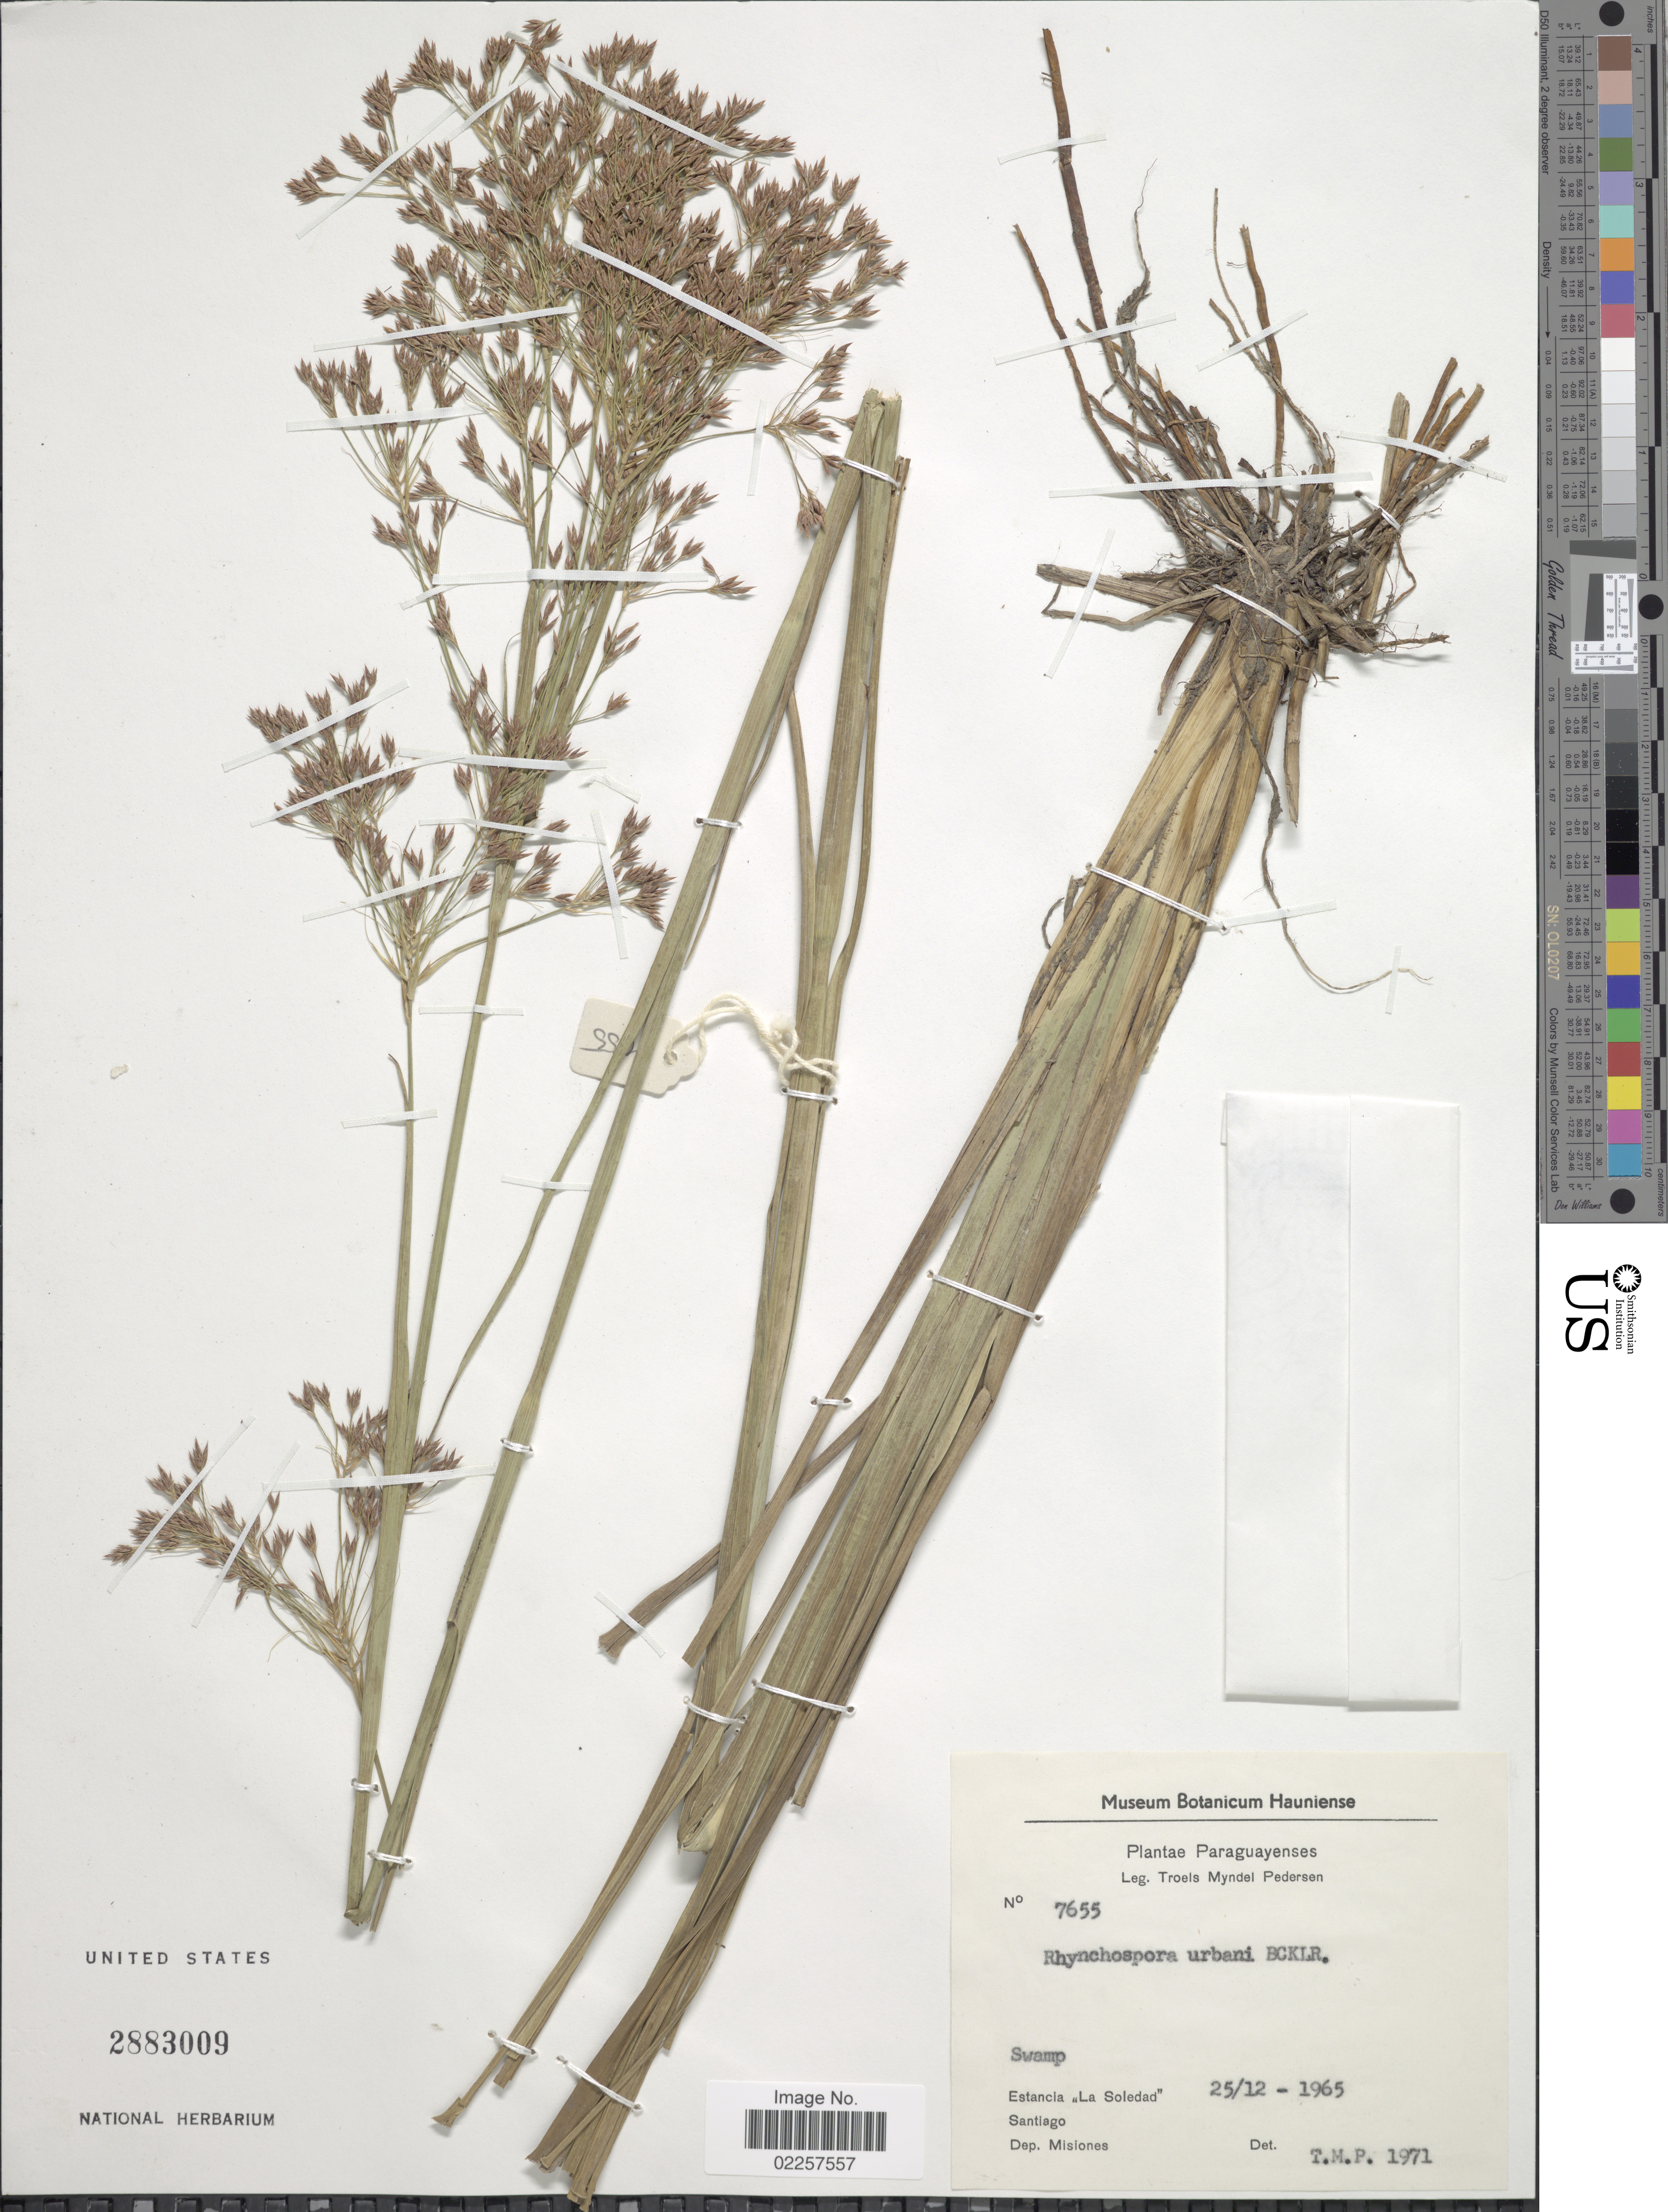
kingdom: Plantae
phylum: Tracheophyta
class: Liliopsida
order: Poales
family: Cyperaceae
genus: Rhynchospora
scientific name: Rhynchospora urbani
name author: Boeckeler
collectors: T. Pederson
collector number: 7655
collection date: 1965-12-25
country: Paraguay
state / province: Misiones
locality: Swamp, estancia La Soledad, Santiago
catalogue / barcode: US 2883009